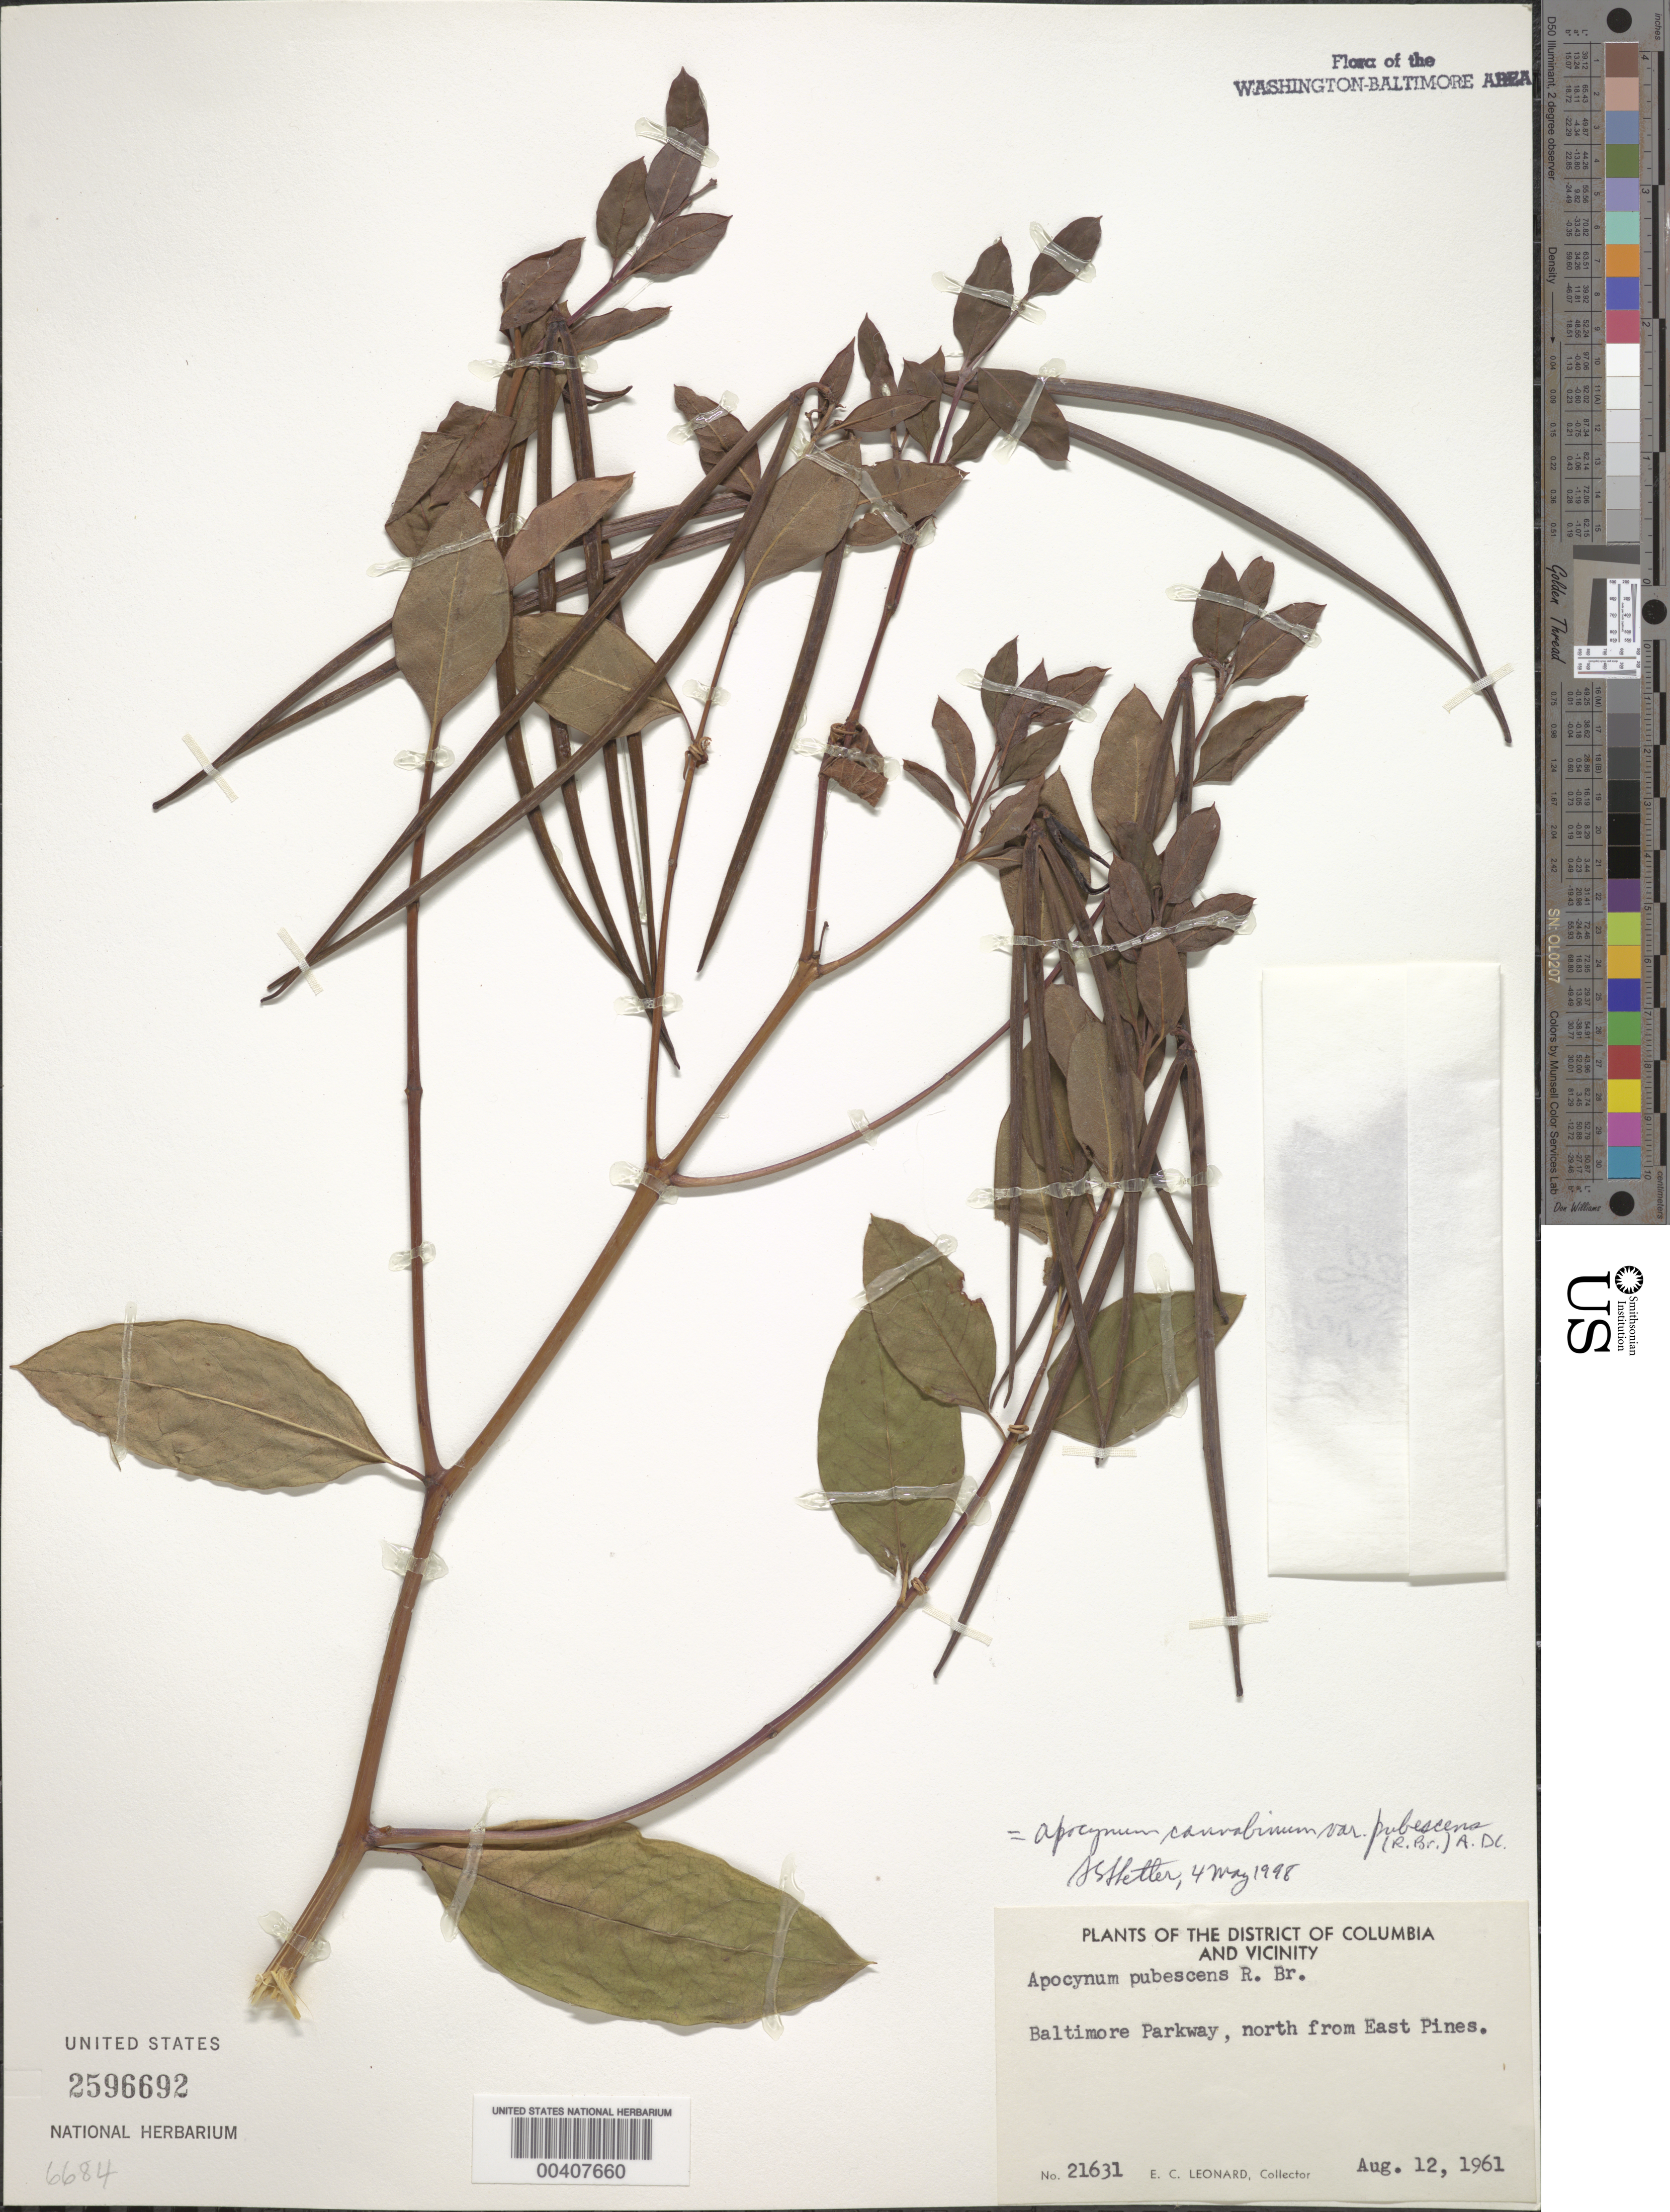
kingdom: Plantae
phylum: Tracheophyta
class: Magnoliopsida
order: Gentianales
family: Apocynaceae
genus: Apocynum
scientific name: Apocynum cannabinum var. pubescens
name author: (Mitch. ex R. Br.) A. DC.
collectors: E. C. Leonard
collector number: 21631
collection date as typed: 12 Aug 1961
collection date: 1961-08-12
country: United States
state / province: Maryland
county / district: Prince George's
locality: Baltimore Parkway, north from East Pines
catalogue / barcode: US 2596692